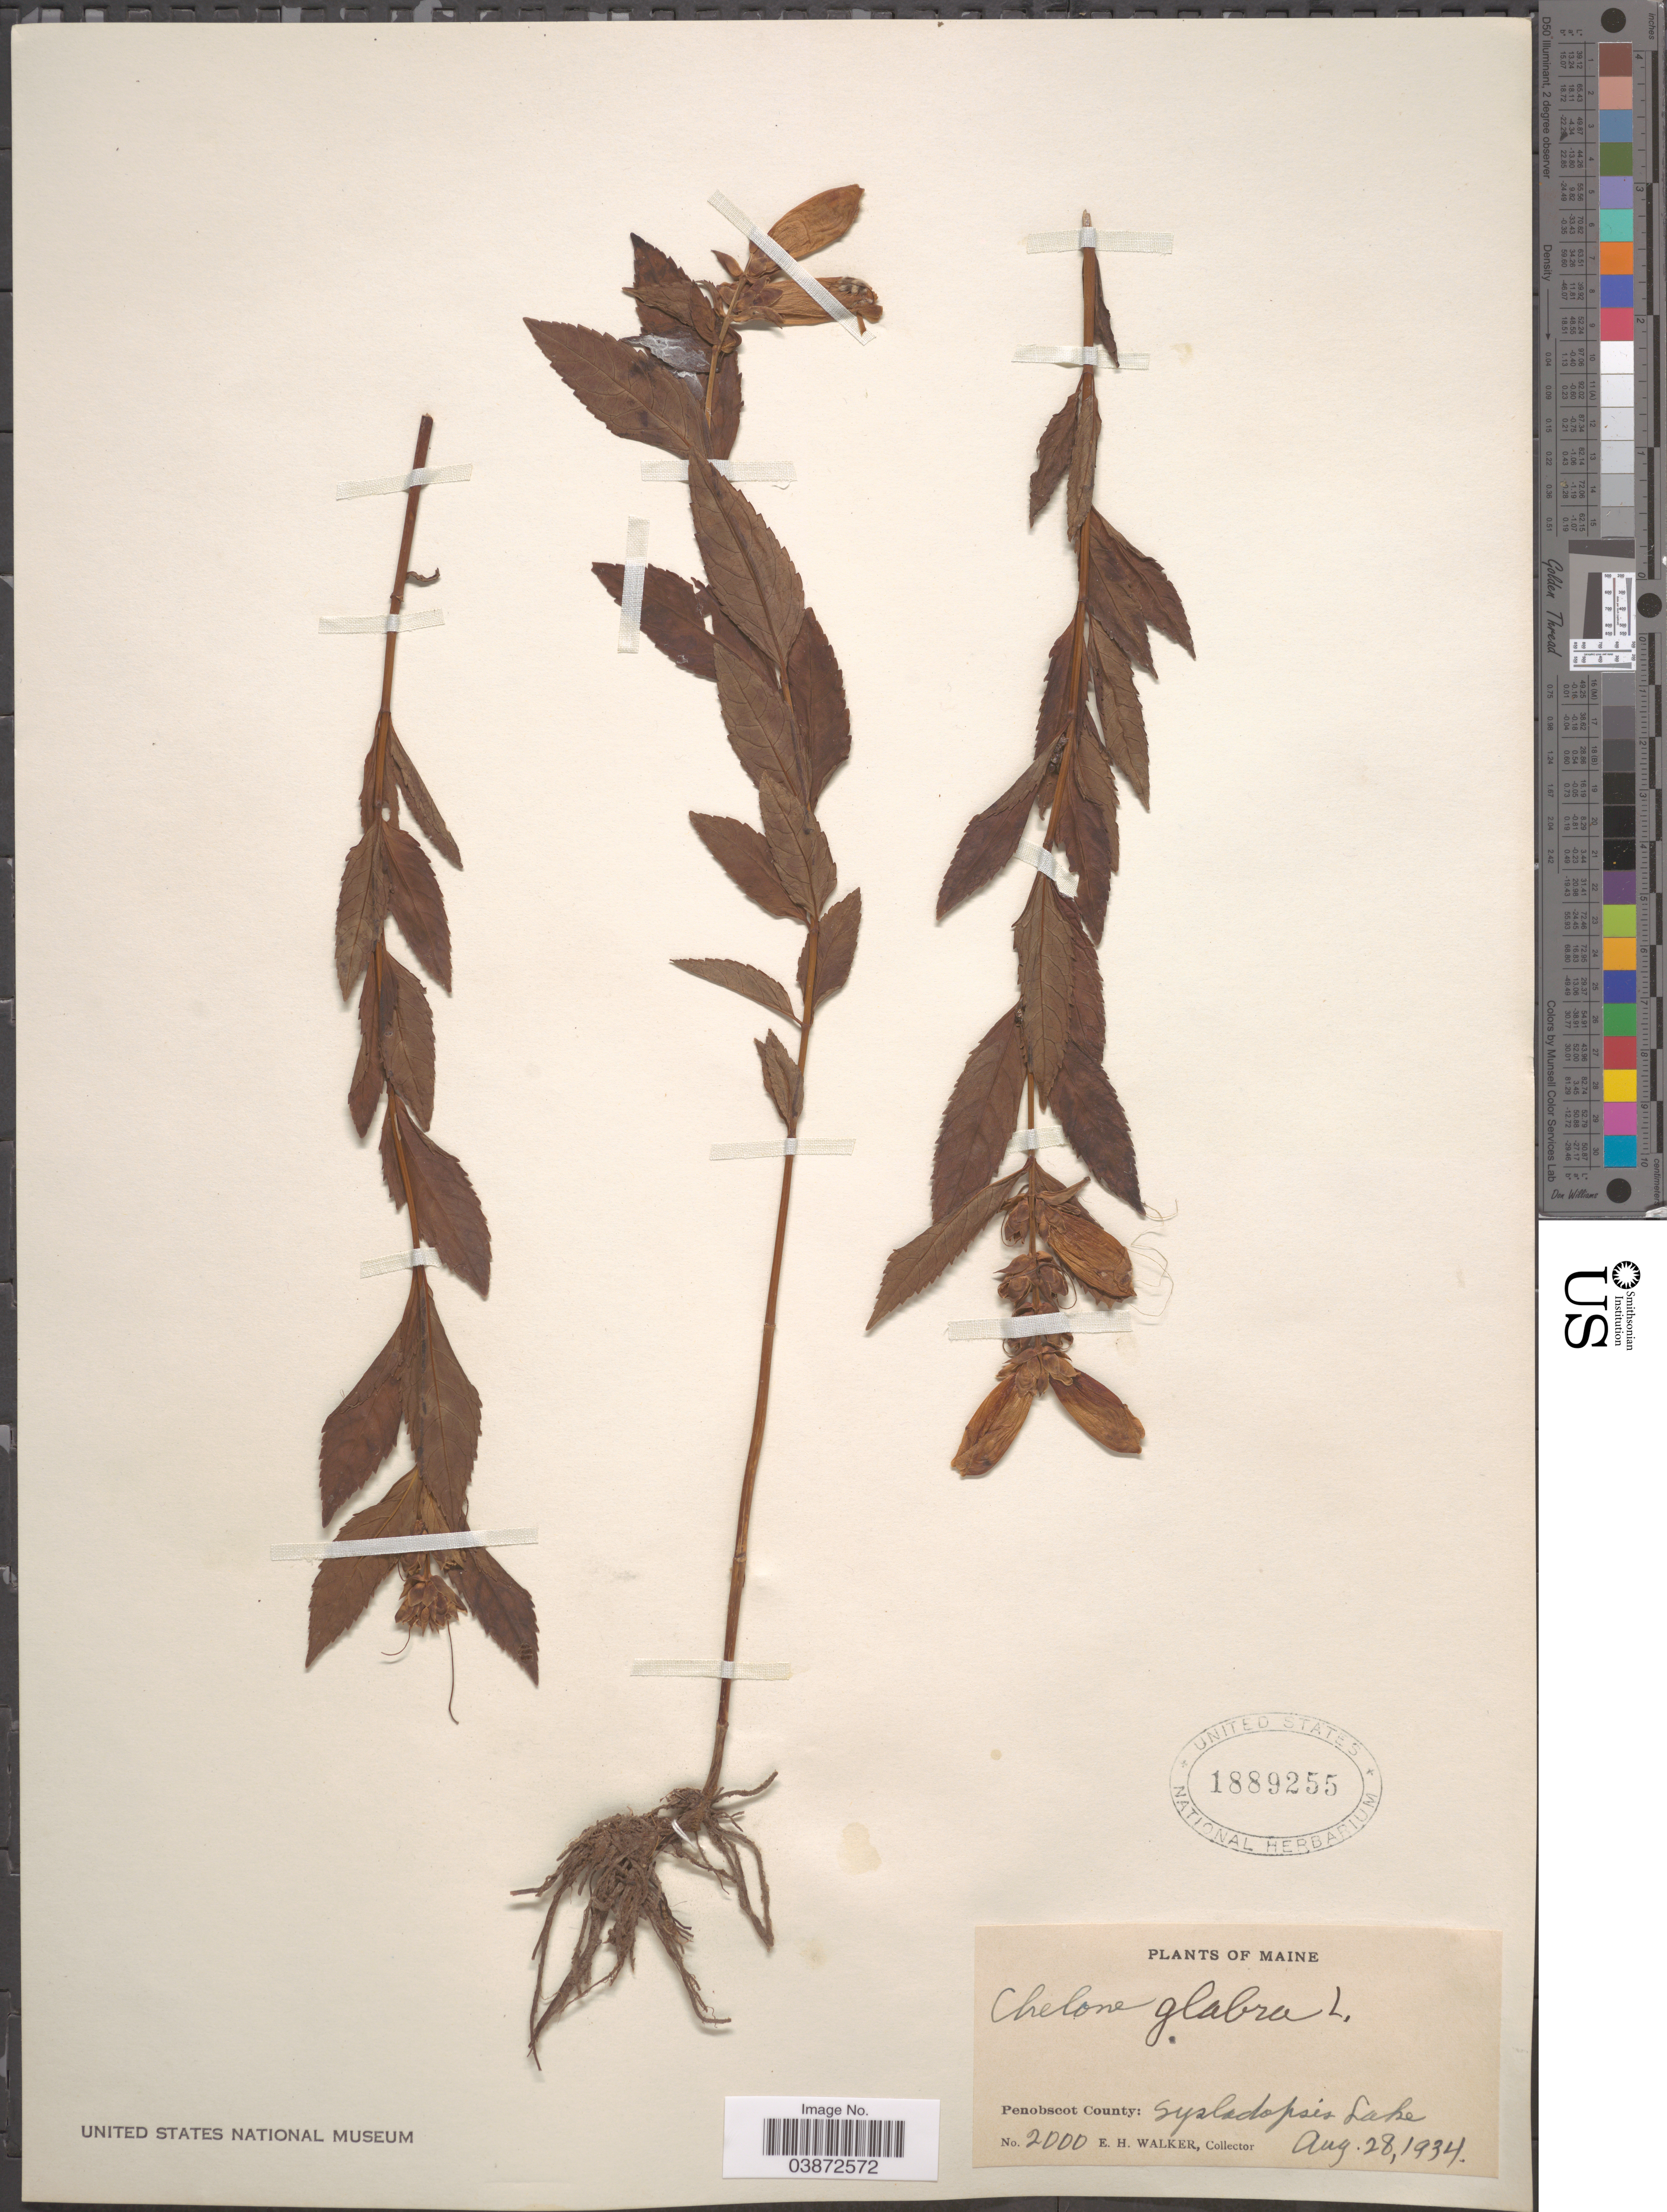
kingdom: Plantae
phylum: Tracheophyta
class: Magnoliopsida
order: Lamiales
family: Plantaginaceae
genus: Chelone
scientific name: Chelone glabra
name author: L.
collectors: E. H. Walker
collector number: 2000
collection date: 1934-08-28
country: United States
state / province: Maine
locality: Penobscot County: Sysladopsis Lake.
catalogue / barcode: US 1889255